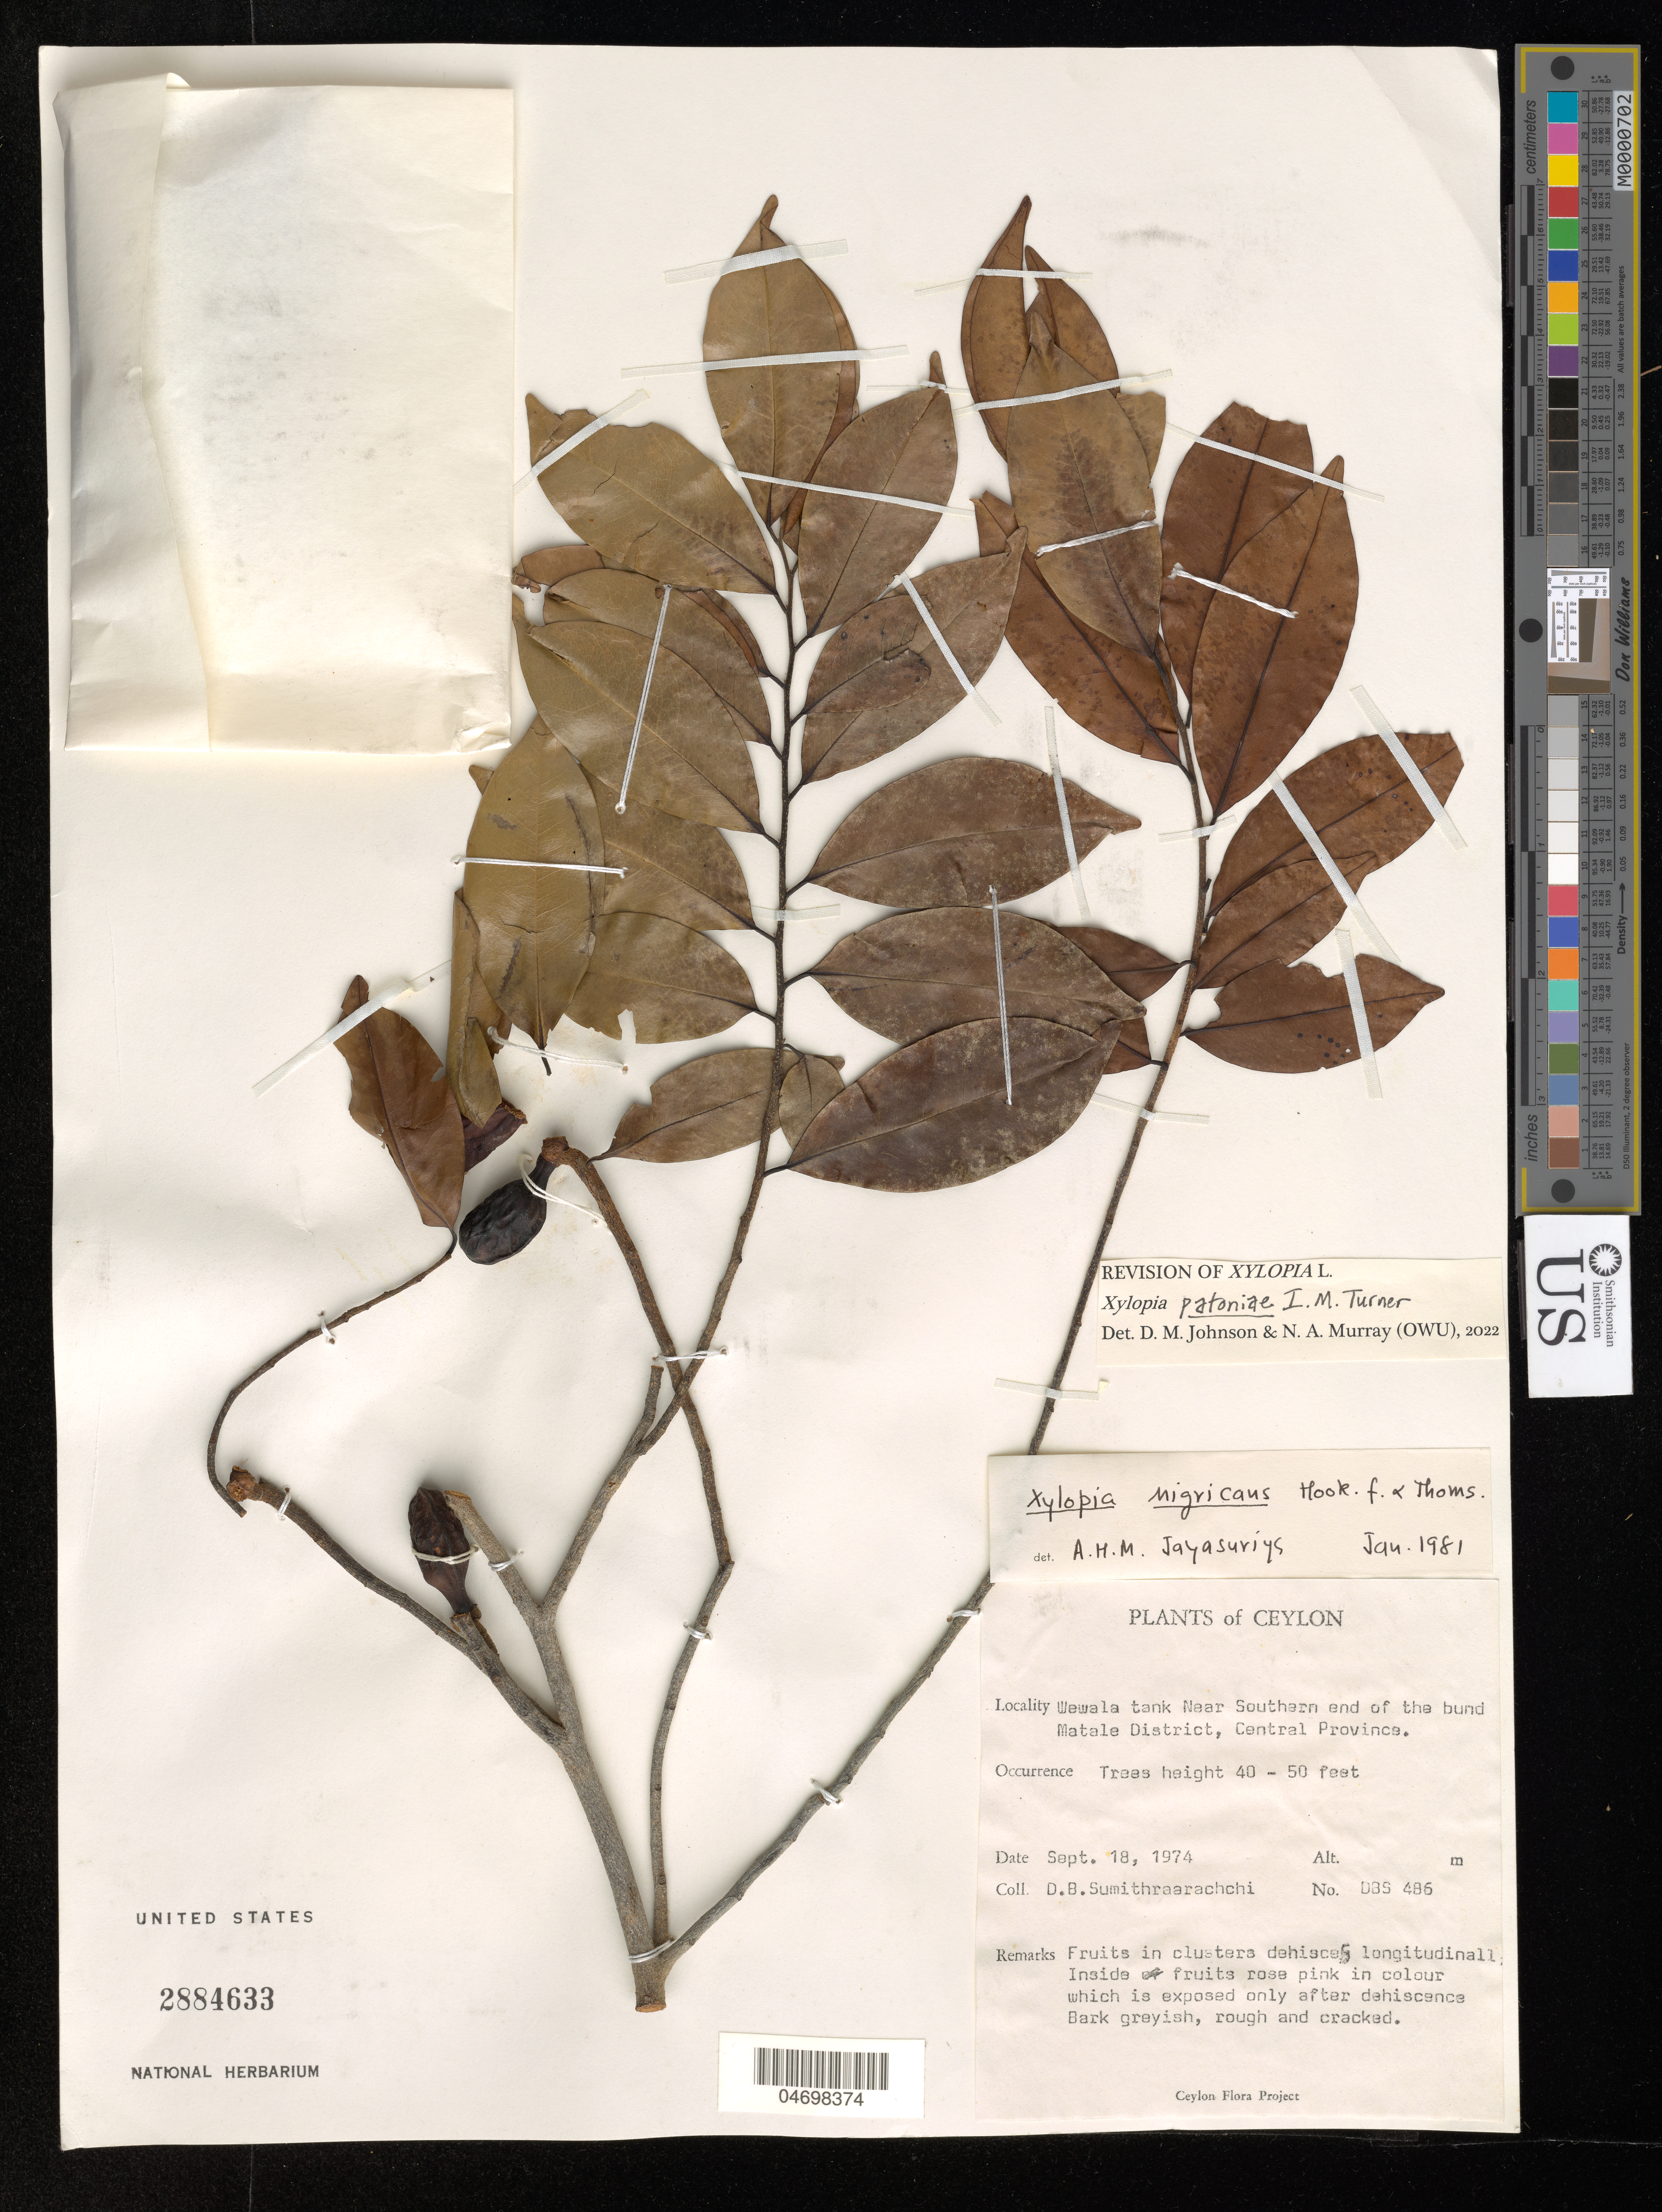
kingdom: Plantae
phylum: Tracheophyta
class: Magnoliopsida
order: Magnoliales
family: Annonaceae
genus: Xylopia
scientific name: Xylopia patoniae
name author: I.M. Turner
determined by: Johnson, D. M.; Murray, N. A.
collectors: D. B. Sumithraarachchi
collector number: DBS 486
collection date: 1974-09-18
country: Sri Lanka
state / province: Central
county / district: Matale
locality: Wewala tank near Southern end of the bund.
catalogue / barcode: US 2884633